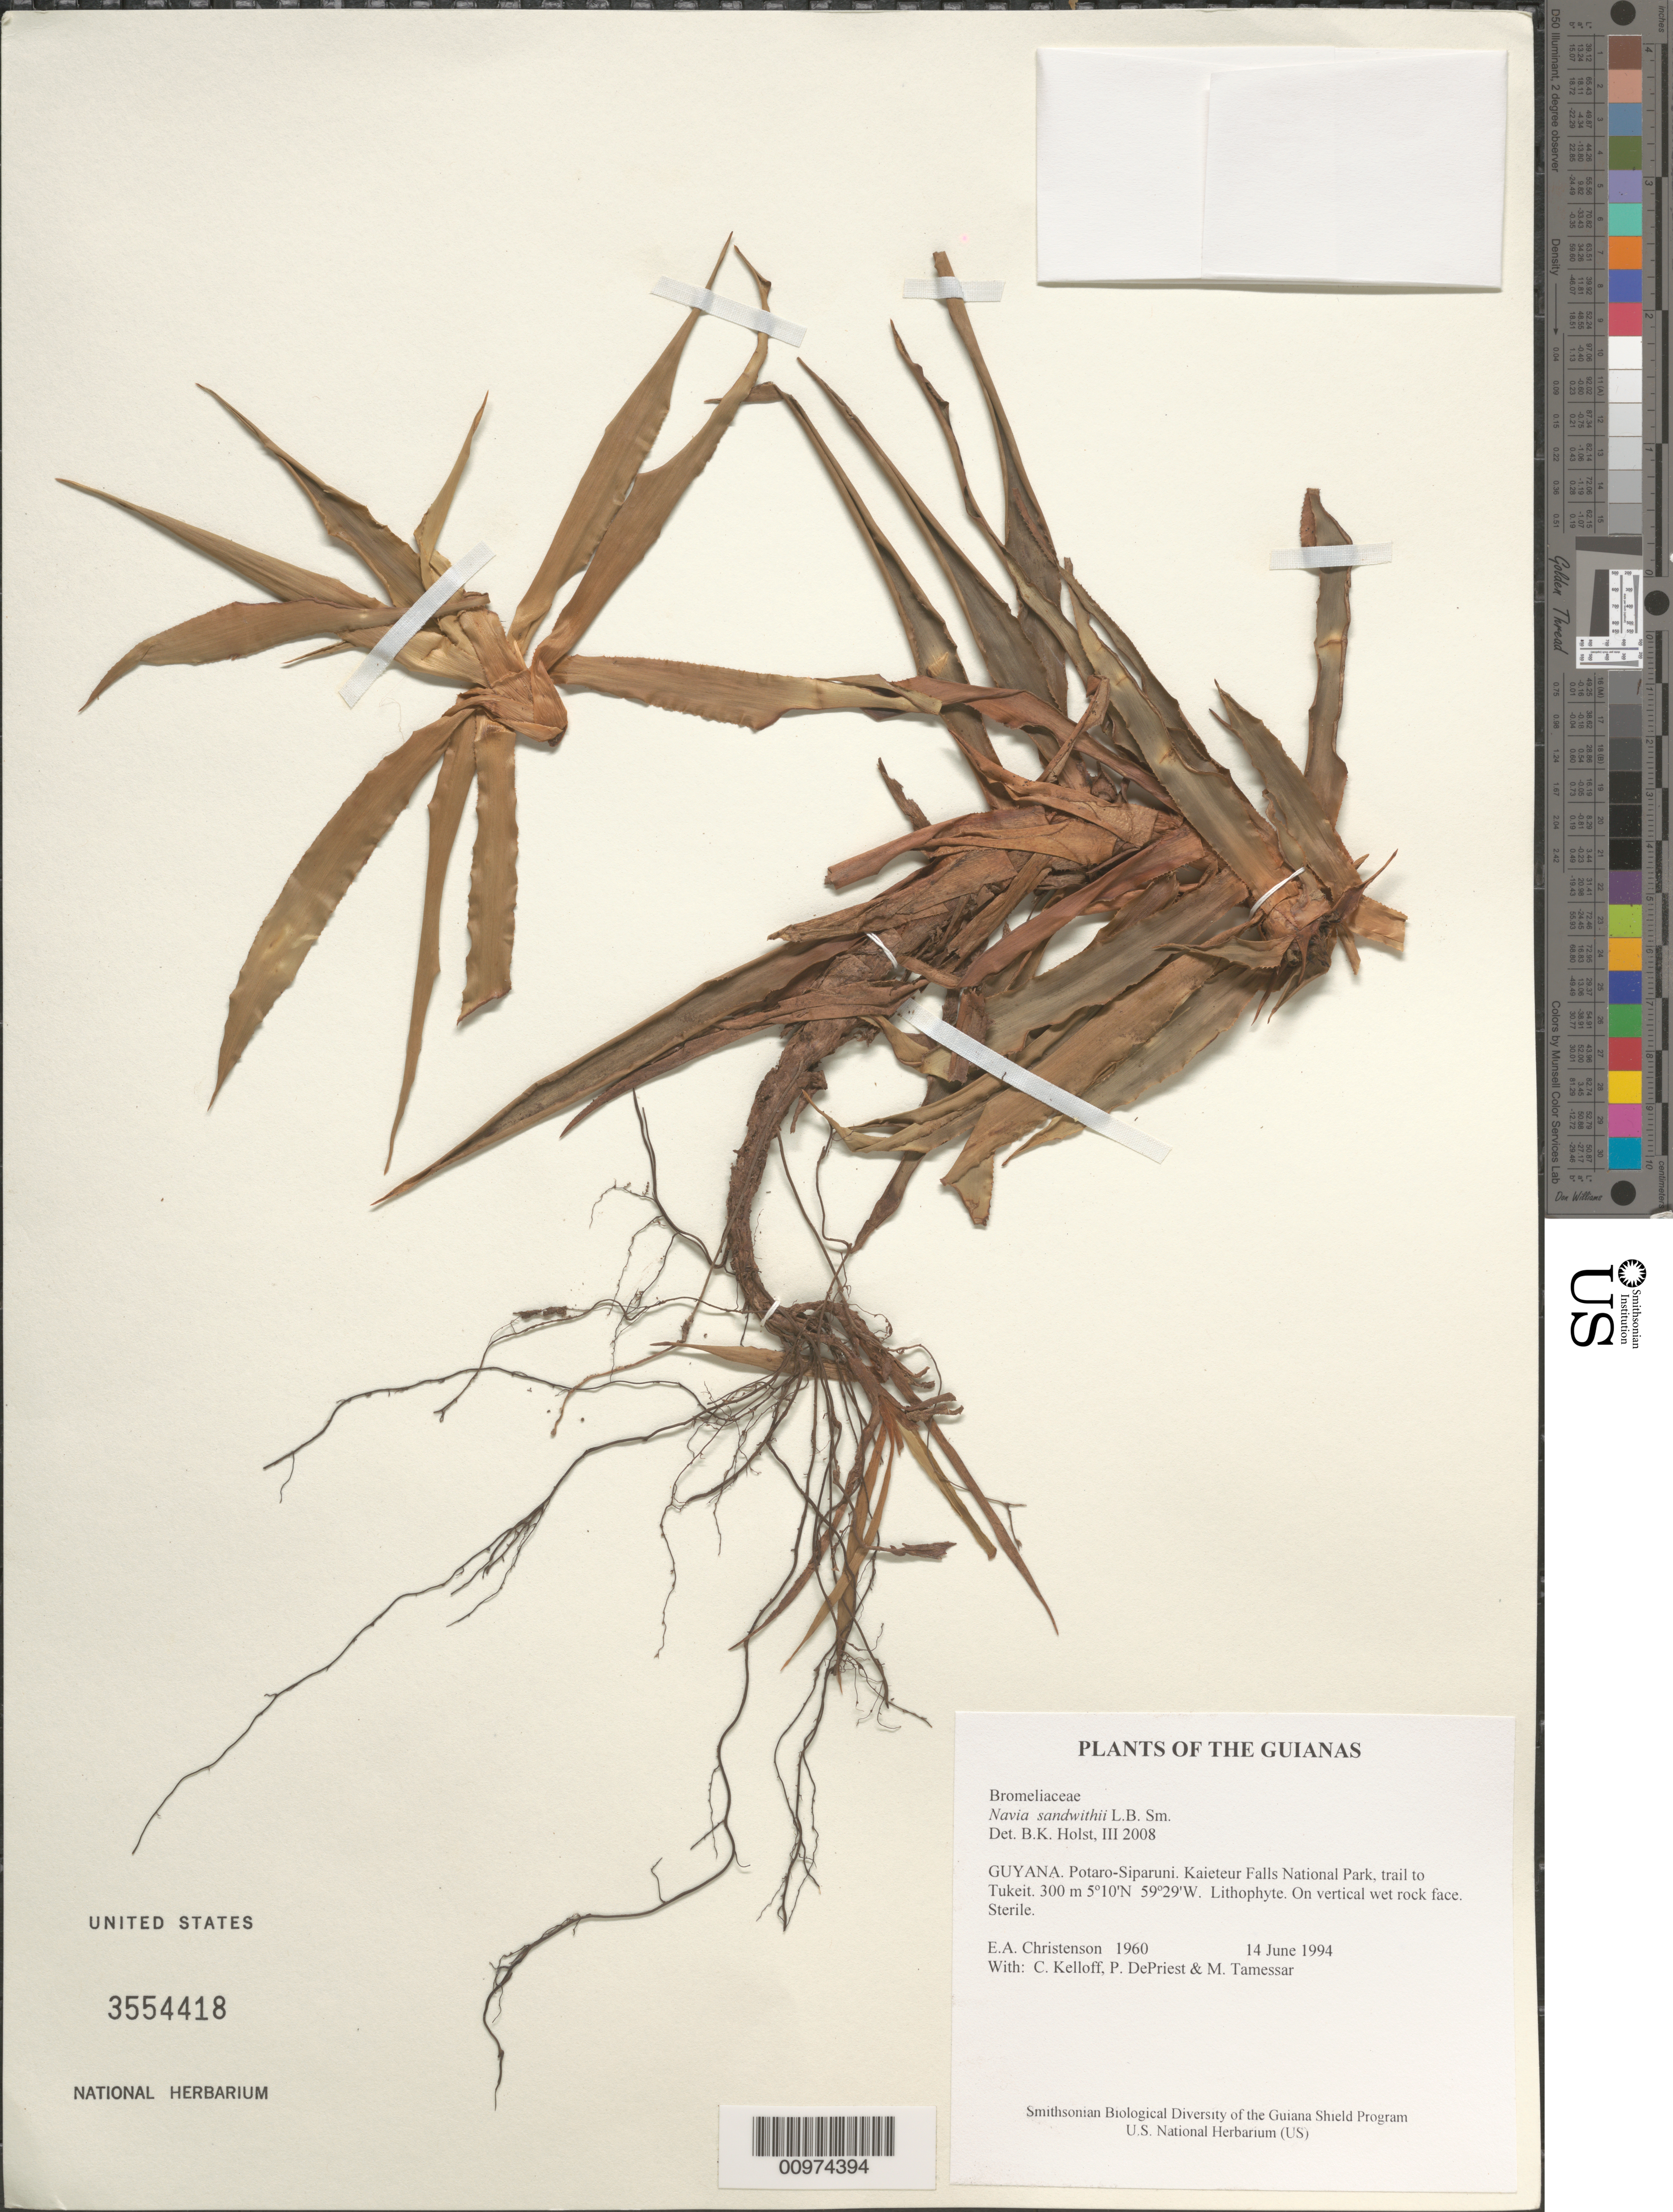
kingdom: Plantae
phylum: Tracheophyta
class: Liliopsida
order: Poales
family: Bromeliaceae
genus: Navia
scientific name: Navia sandwithii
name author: L.B. Sm.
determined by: Holst, Bruce K.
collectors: E. A. Christenson, C. L. Kelloff, P. DePriest & M. Tamessar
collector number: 1960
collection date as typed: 14 June 1994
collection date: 1994-06-14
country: Guyana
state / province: Potaro-Siparuni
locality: Kaieteur Falls National Park, trail to Tukeit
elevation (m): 300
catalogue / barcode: US 3554418